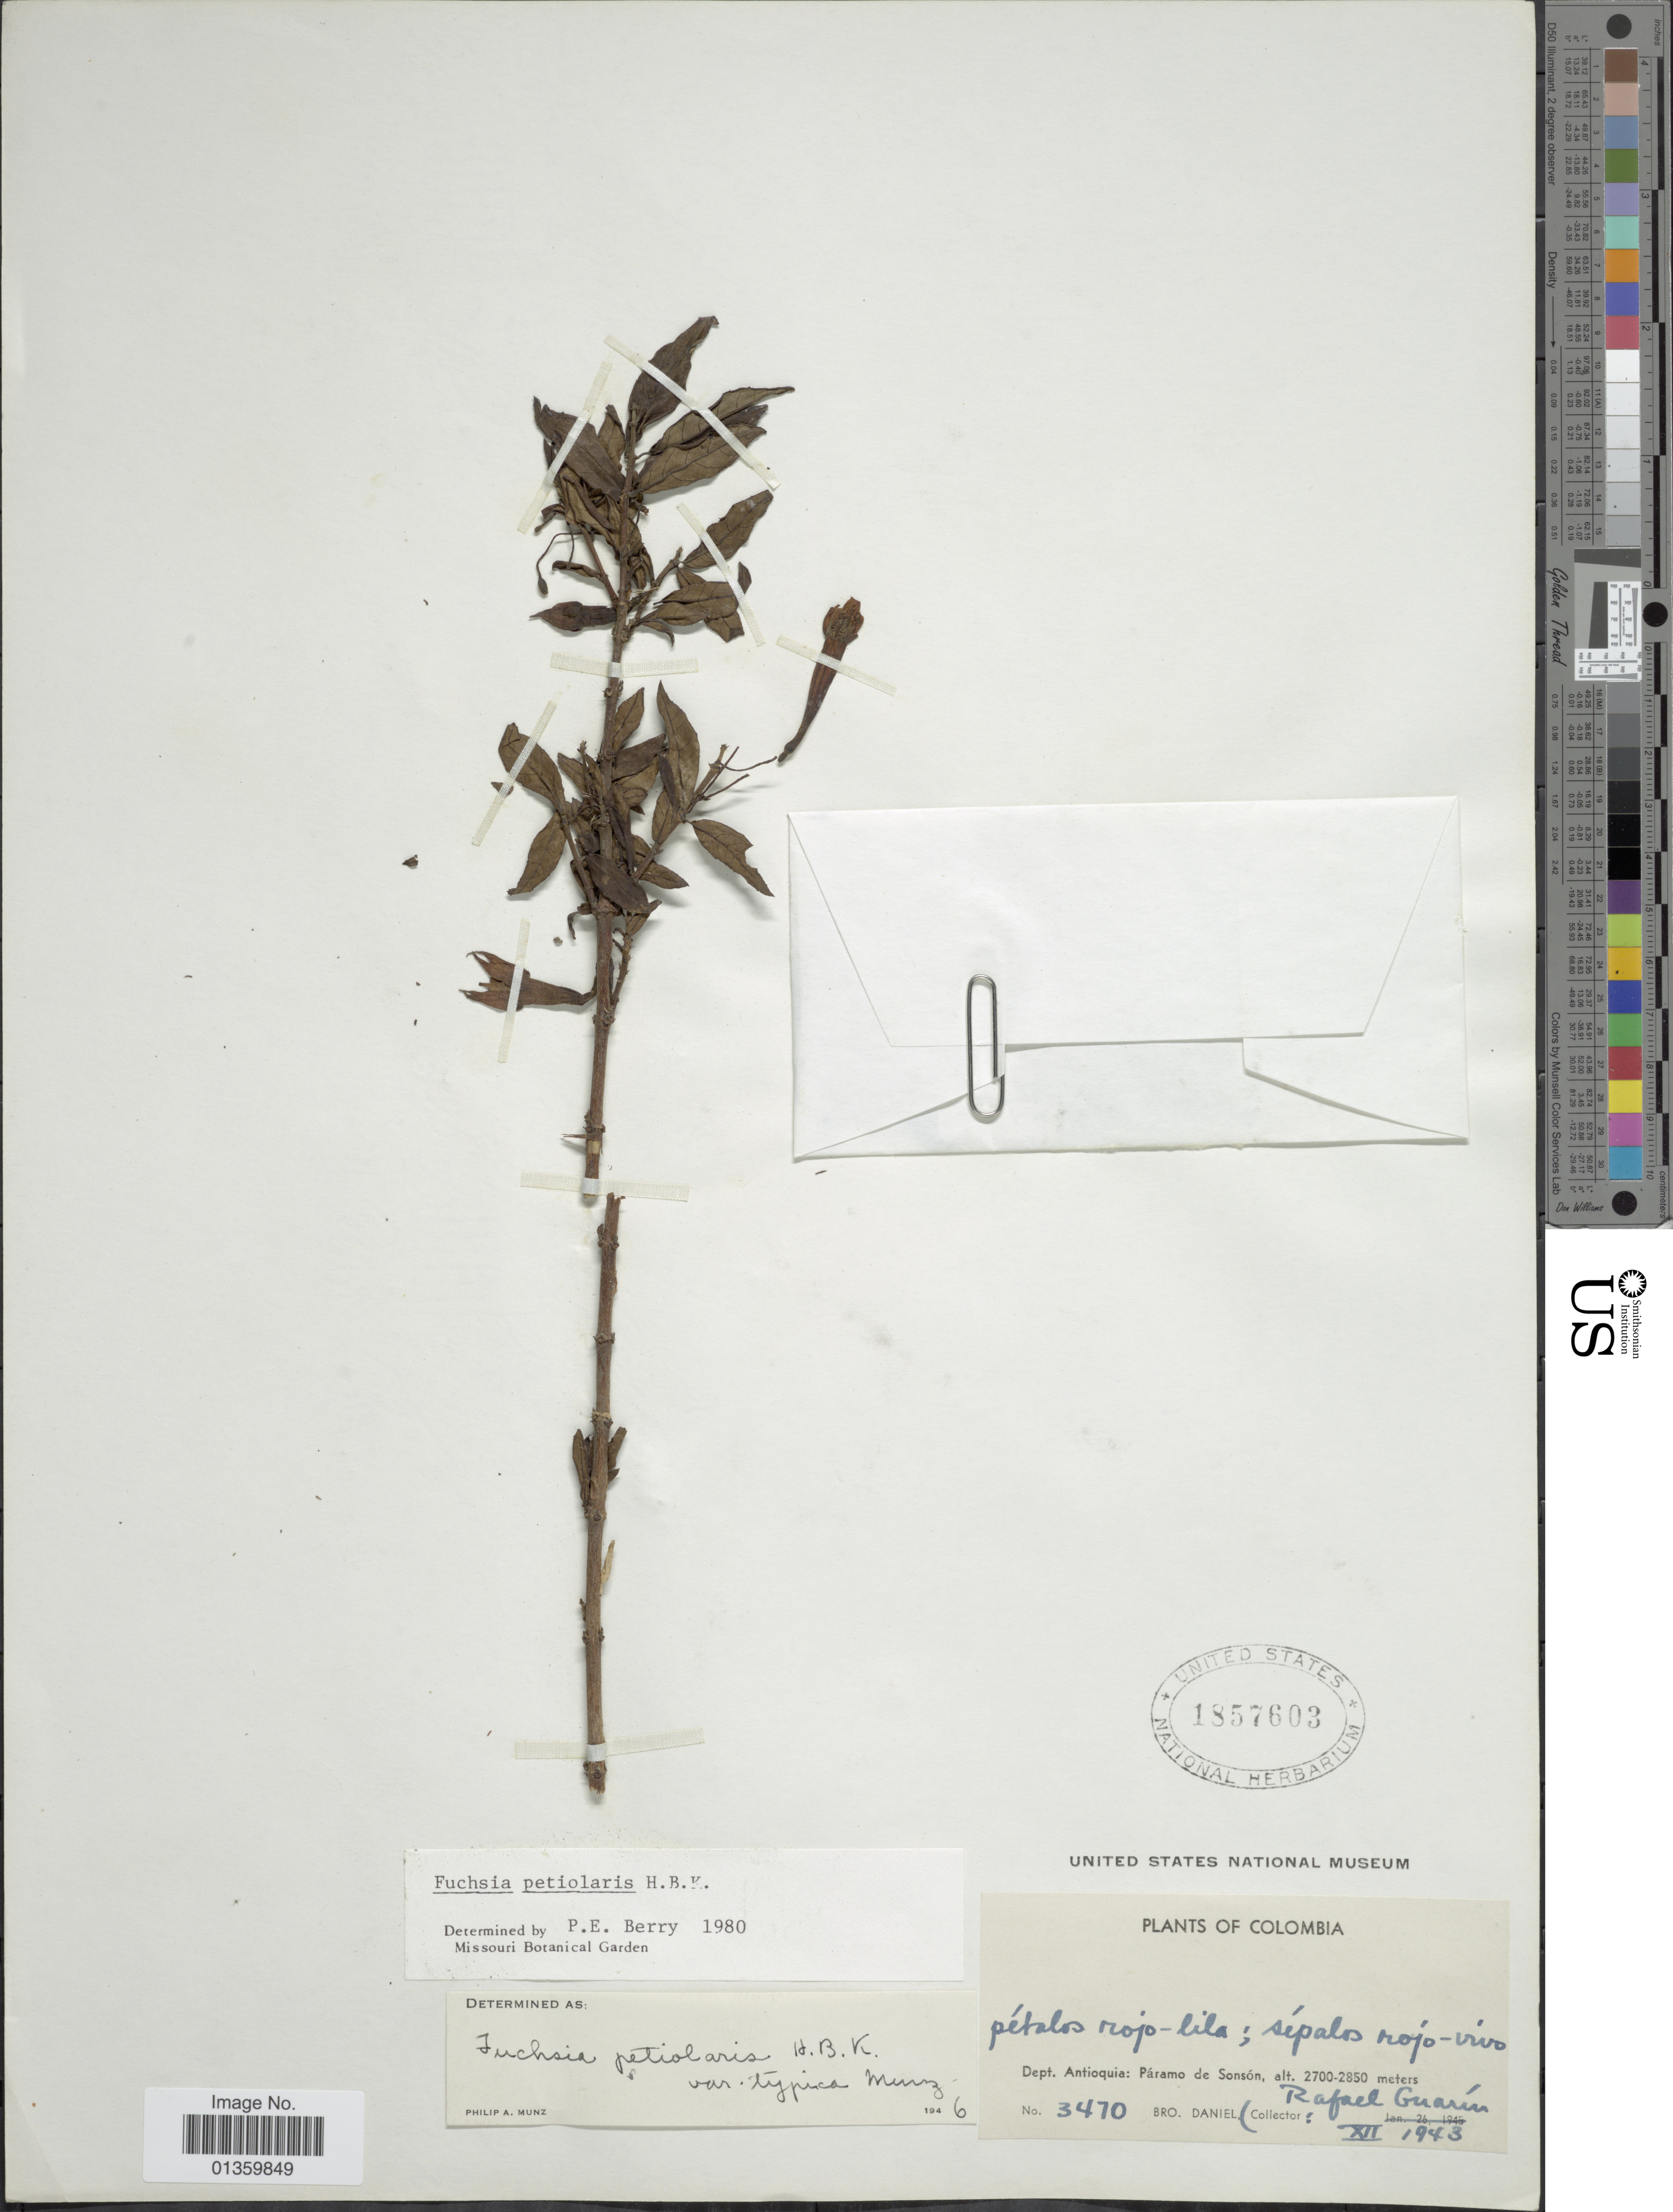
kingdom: Plantae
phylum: Tracheophyta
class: Magnoliopsida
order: Myrtales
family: Onagraceae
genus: Fuchsia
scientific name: Fuchsia petiolaris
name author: Kunth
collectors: Bro. Daniel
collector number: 3470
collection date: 1943-12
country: Colombia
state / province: Antioquia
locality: Páramo de Sonsón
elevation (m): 2700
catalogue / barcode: US 1857603